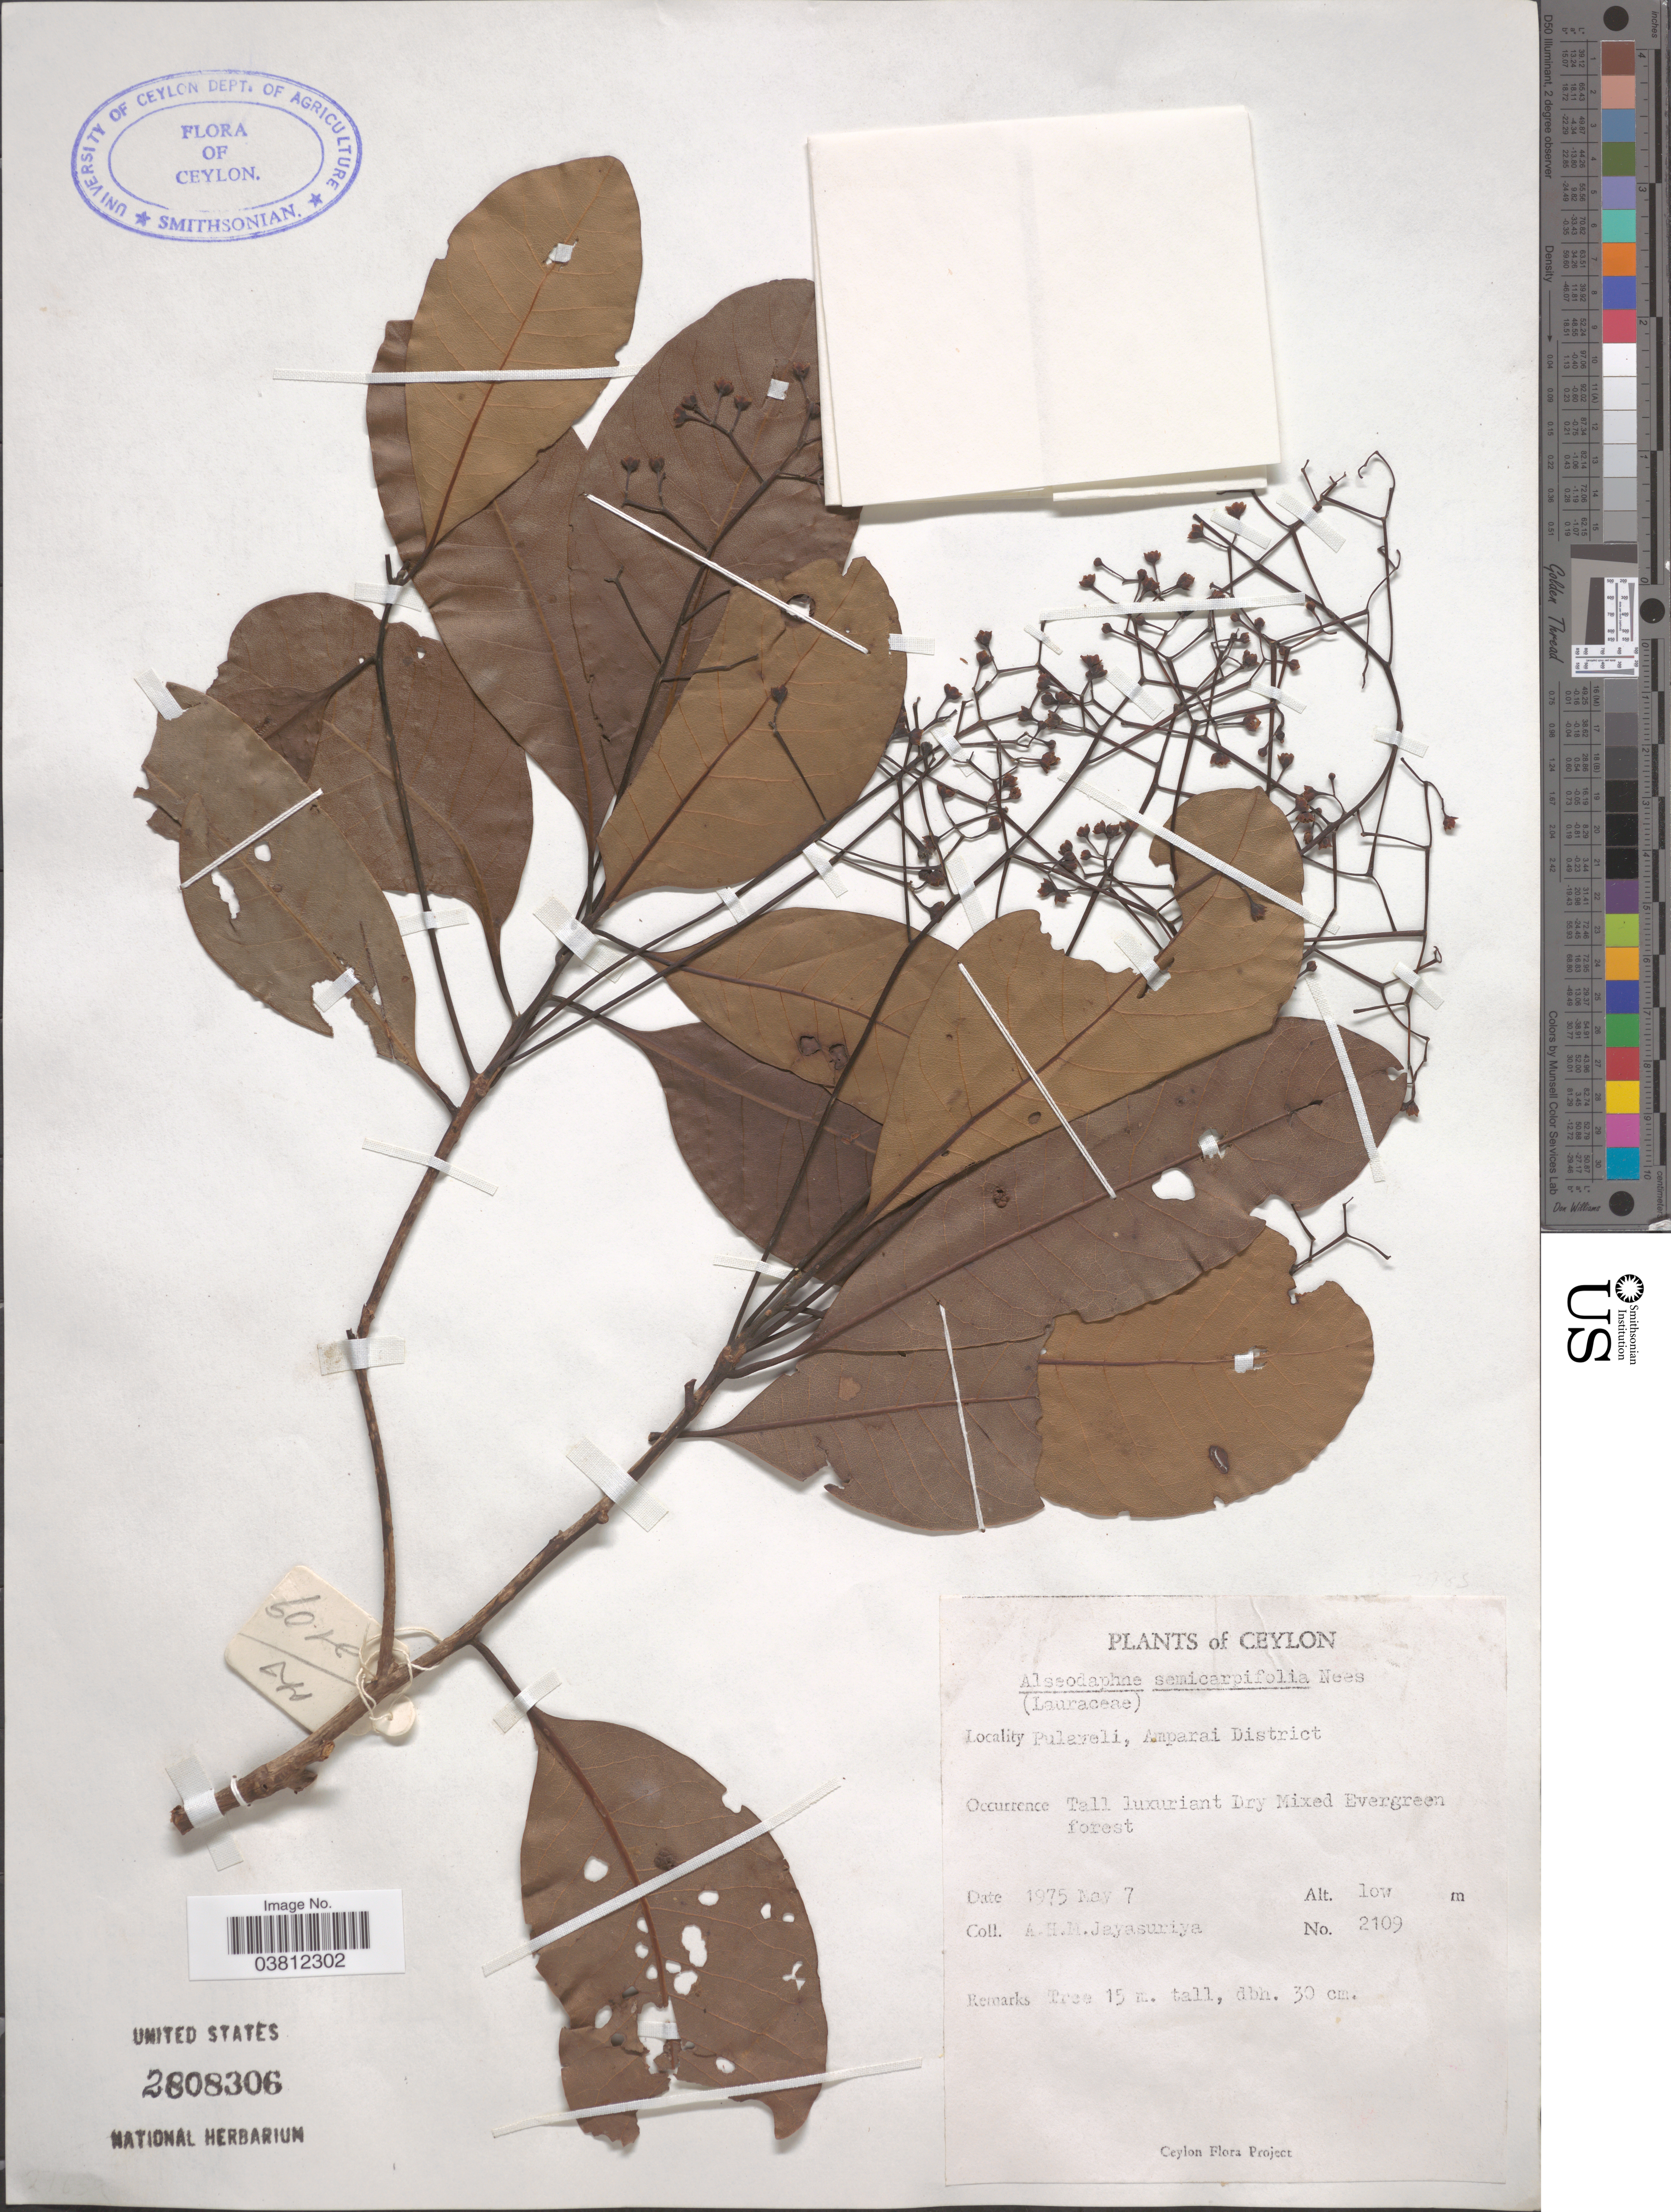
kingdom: Plantae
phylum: Tracheophyta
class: Magnoliopsida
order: Laurales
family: Lauraceae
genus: Alseodaphne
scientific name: Alseodaphne semecarpifolia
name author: Nees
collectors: A. H. Jayasuriya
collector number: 2109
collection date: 1975-05-07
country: Sri Lanka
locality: Ceylon. Pulaveli, Amparai District.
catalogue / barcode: US 2808306